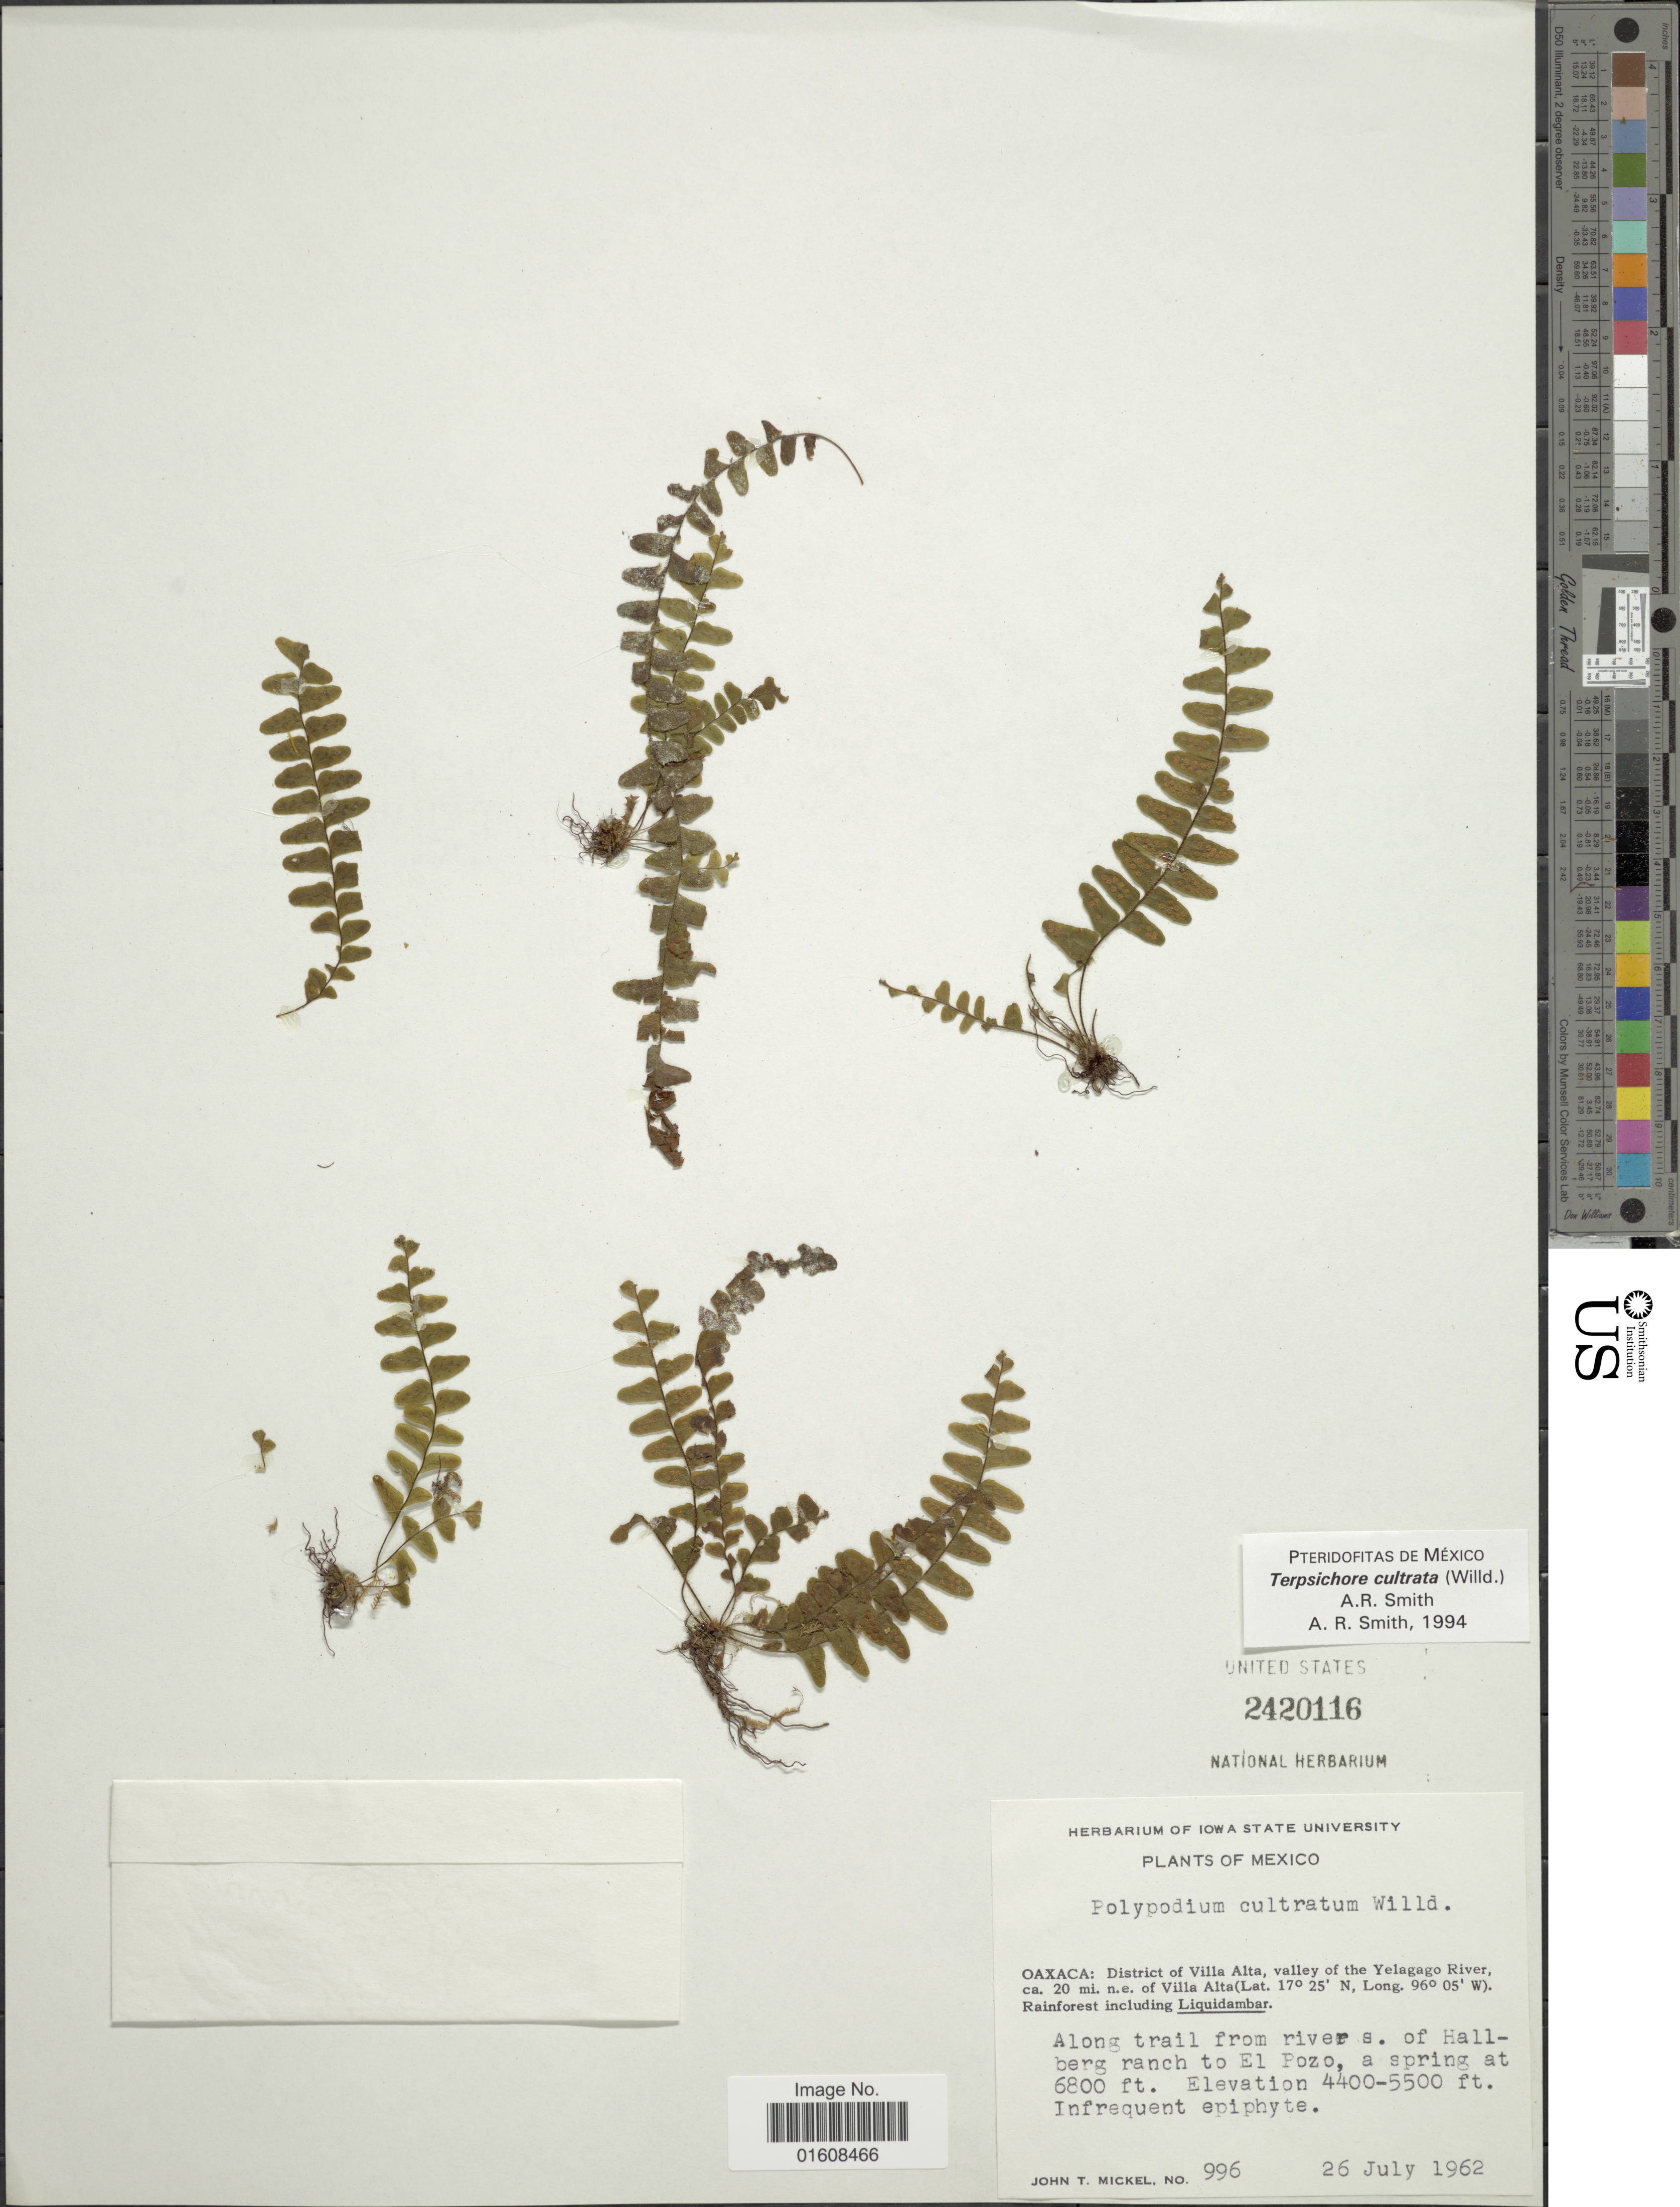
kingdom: Plantae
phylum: Tracheophyta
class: Polypodiopsida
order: Polypodiales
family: Polypodiaceae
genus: Alansmia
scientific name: Alansmia cultrata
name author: (Bory ex Willd.) Moguel & M. Kessler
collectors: J. T. Mickel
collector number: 996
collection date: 1962-07-26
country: Mexico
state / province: Oaxaca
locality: District of Villa Alta, valley of the Yelagago River, ca. 20 mi. n.e. of Villa Alta. Along trail from river s. of Hallberg ranch to El Pozo, a spring at 6800 ft.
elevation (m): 1341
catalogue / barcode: US 2420116